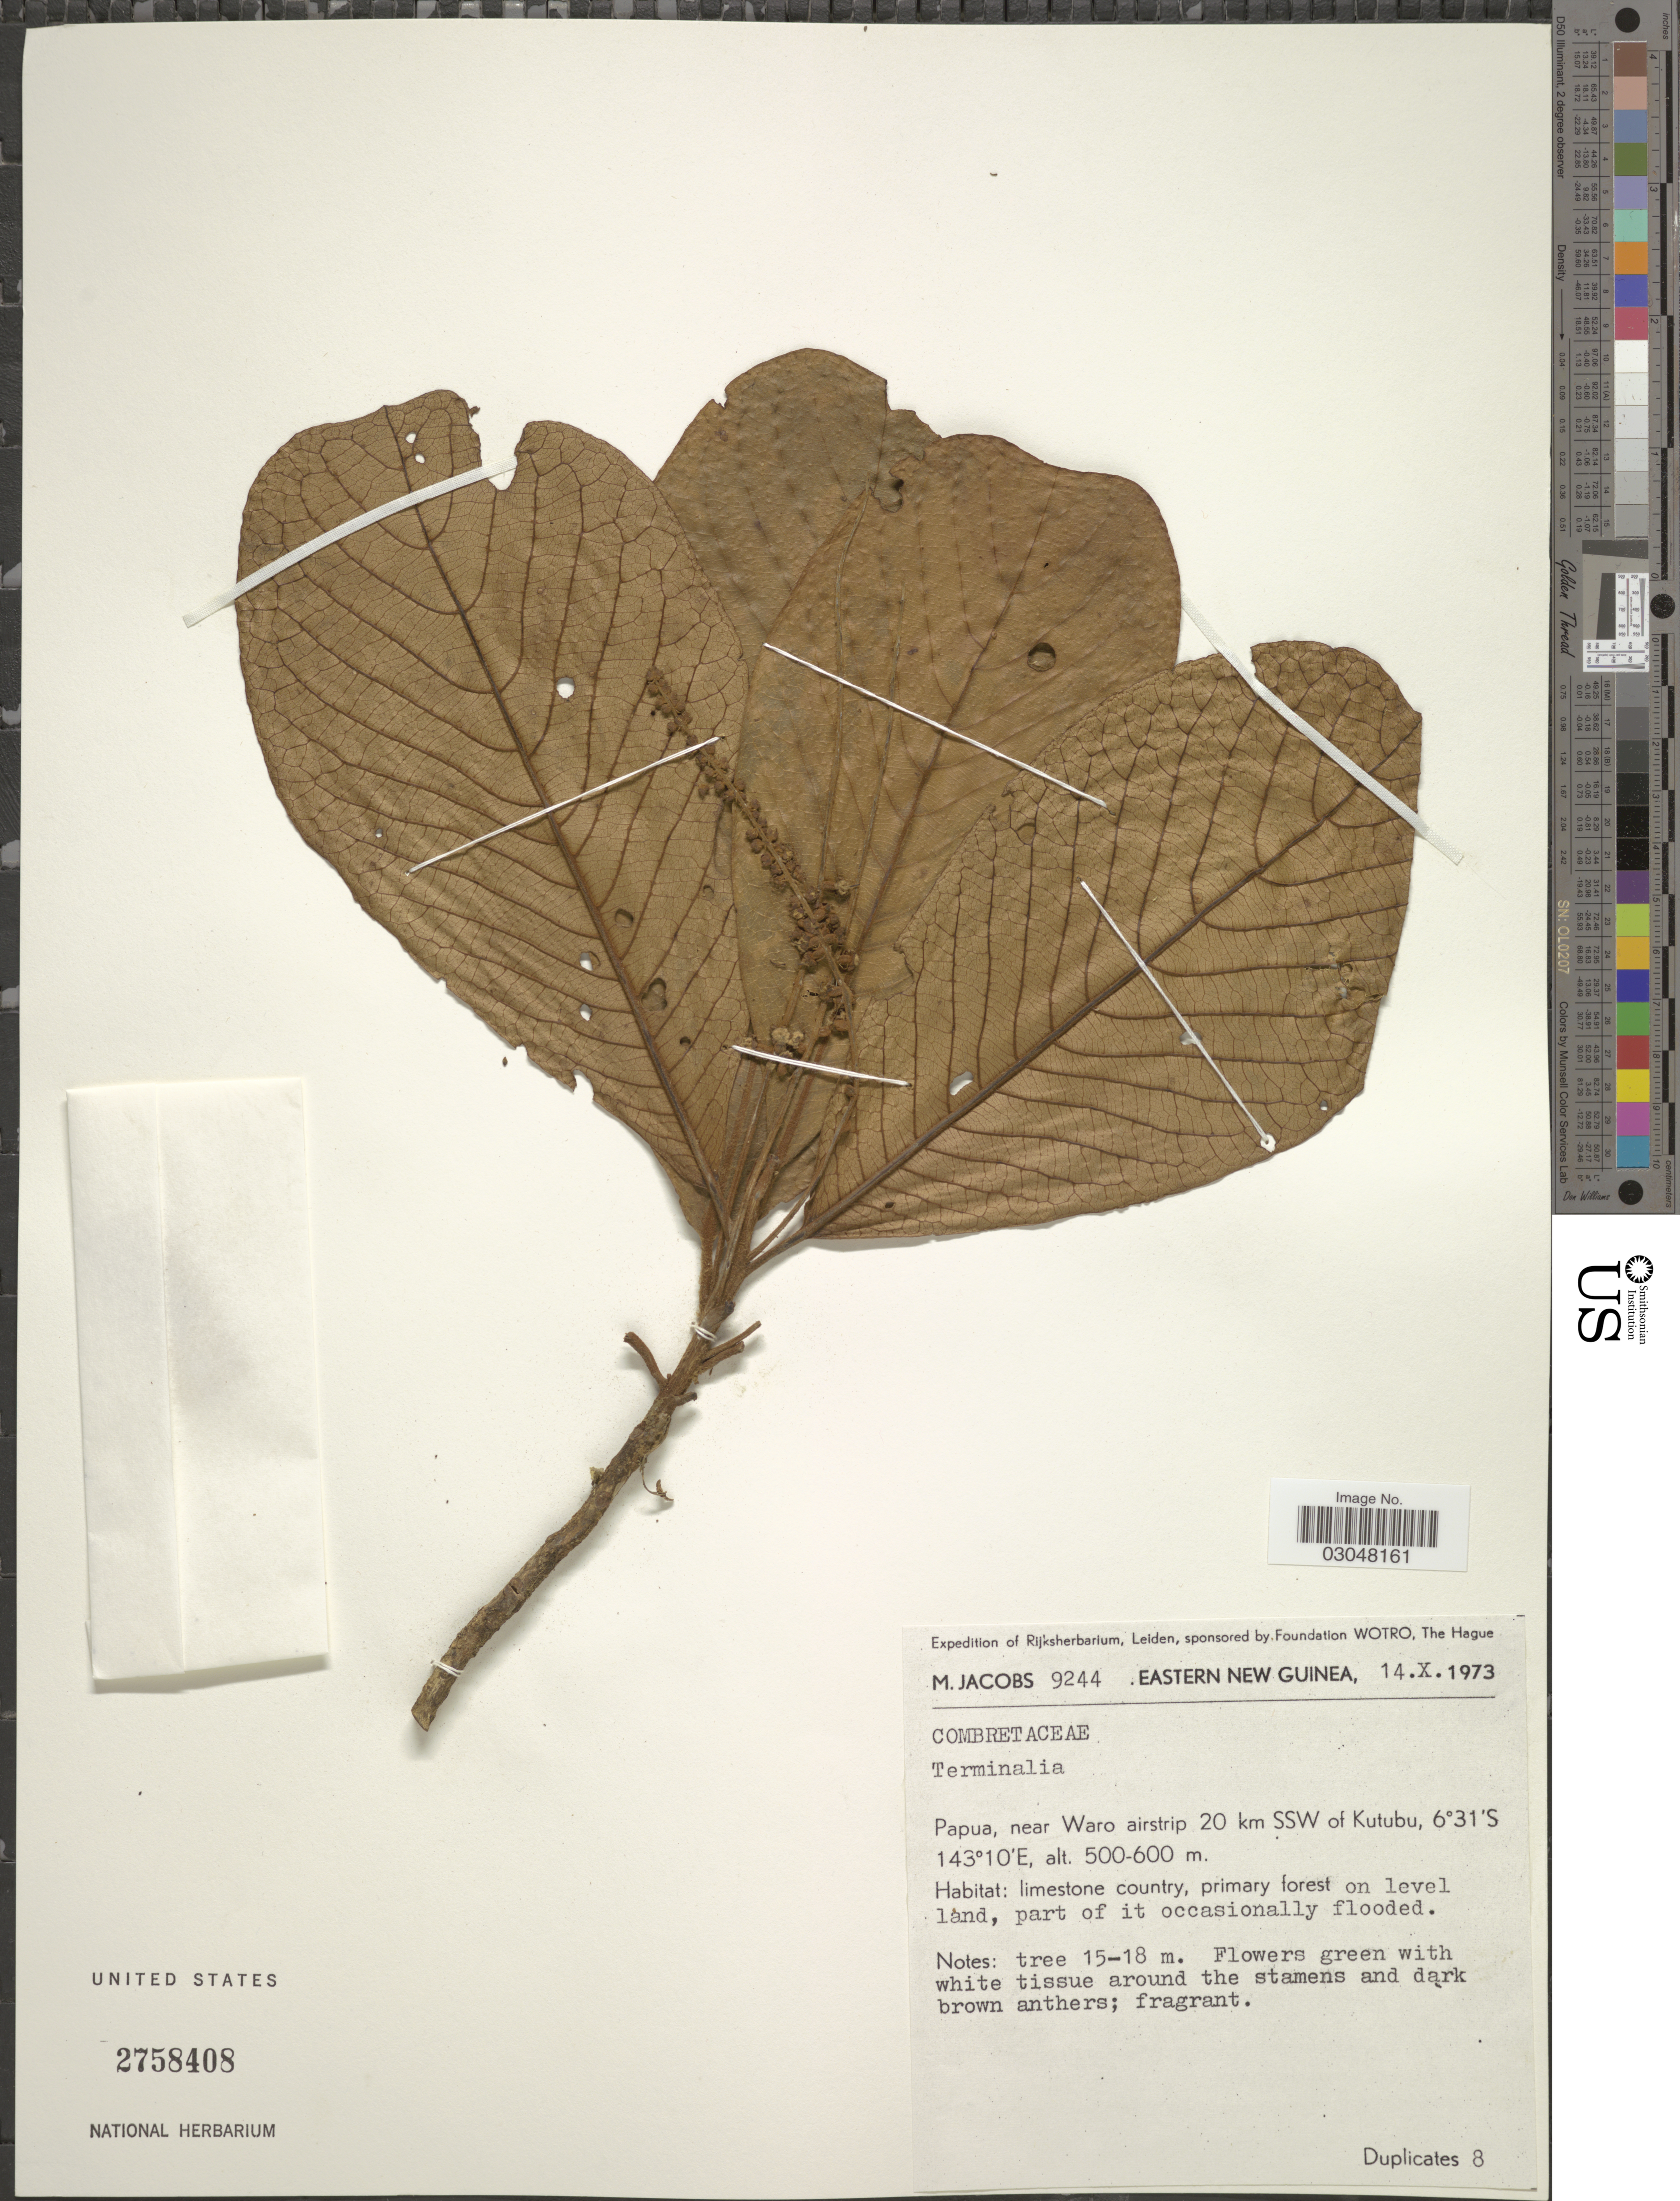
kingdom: Plantae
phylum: Tracheophyta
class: Magnoliopsida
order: Myrtales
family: Combretaceae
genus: Terminalia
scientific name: Terminalia sp.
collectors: M. Jacobs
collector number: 9244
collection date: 1973-10-14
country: Papua New Guinea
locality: Eastern New Guinea. Papua, near Waro airstrip 20 km SSW of Kutubu.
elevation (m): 500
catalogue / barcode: US 2758408